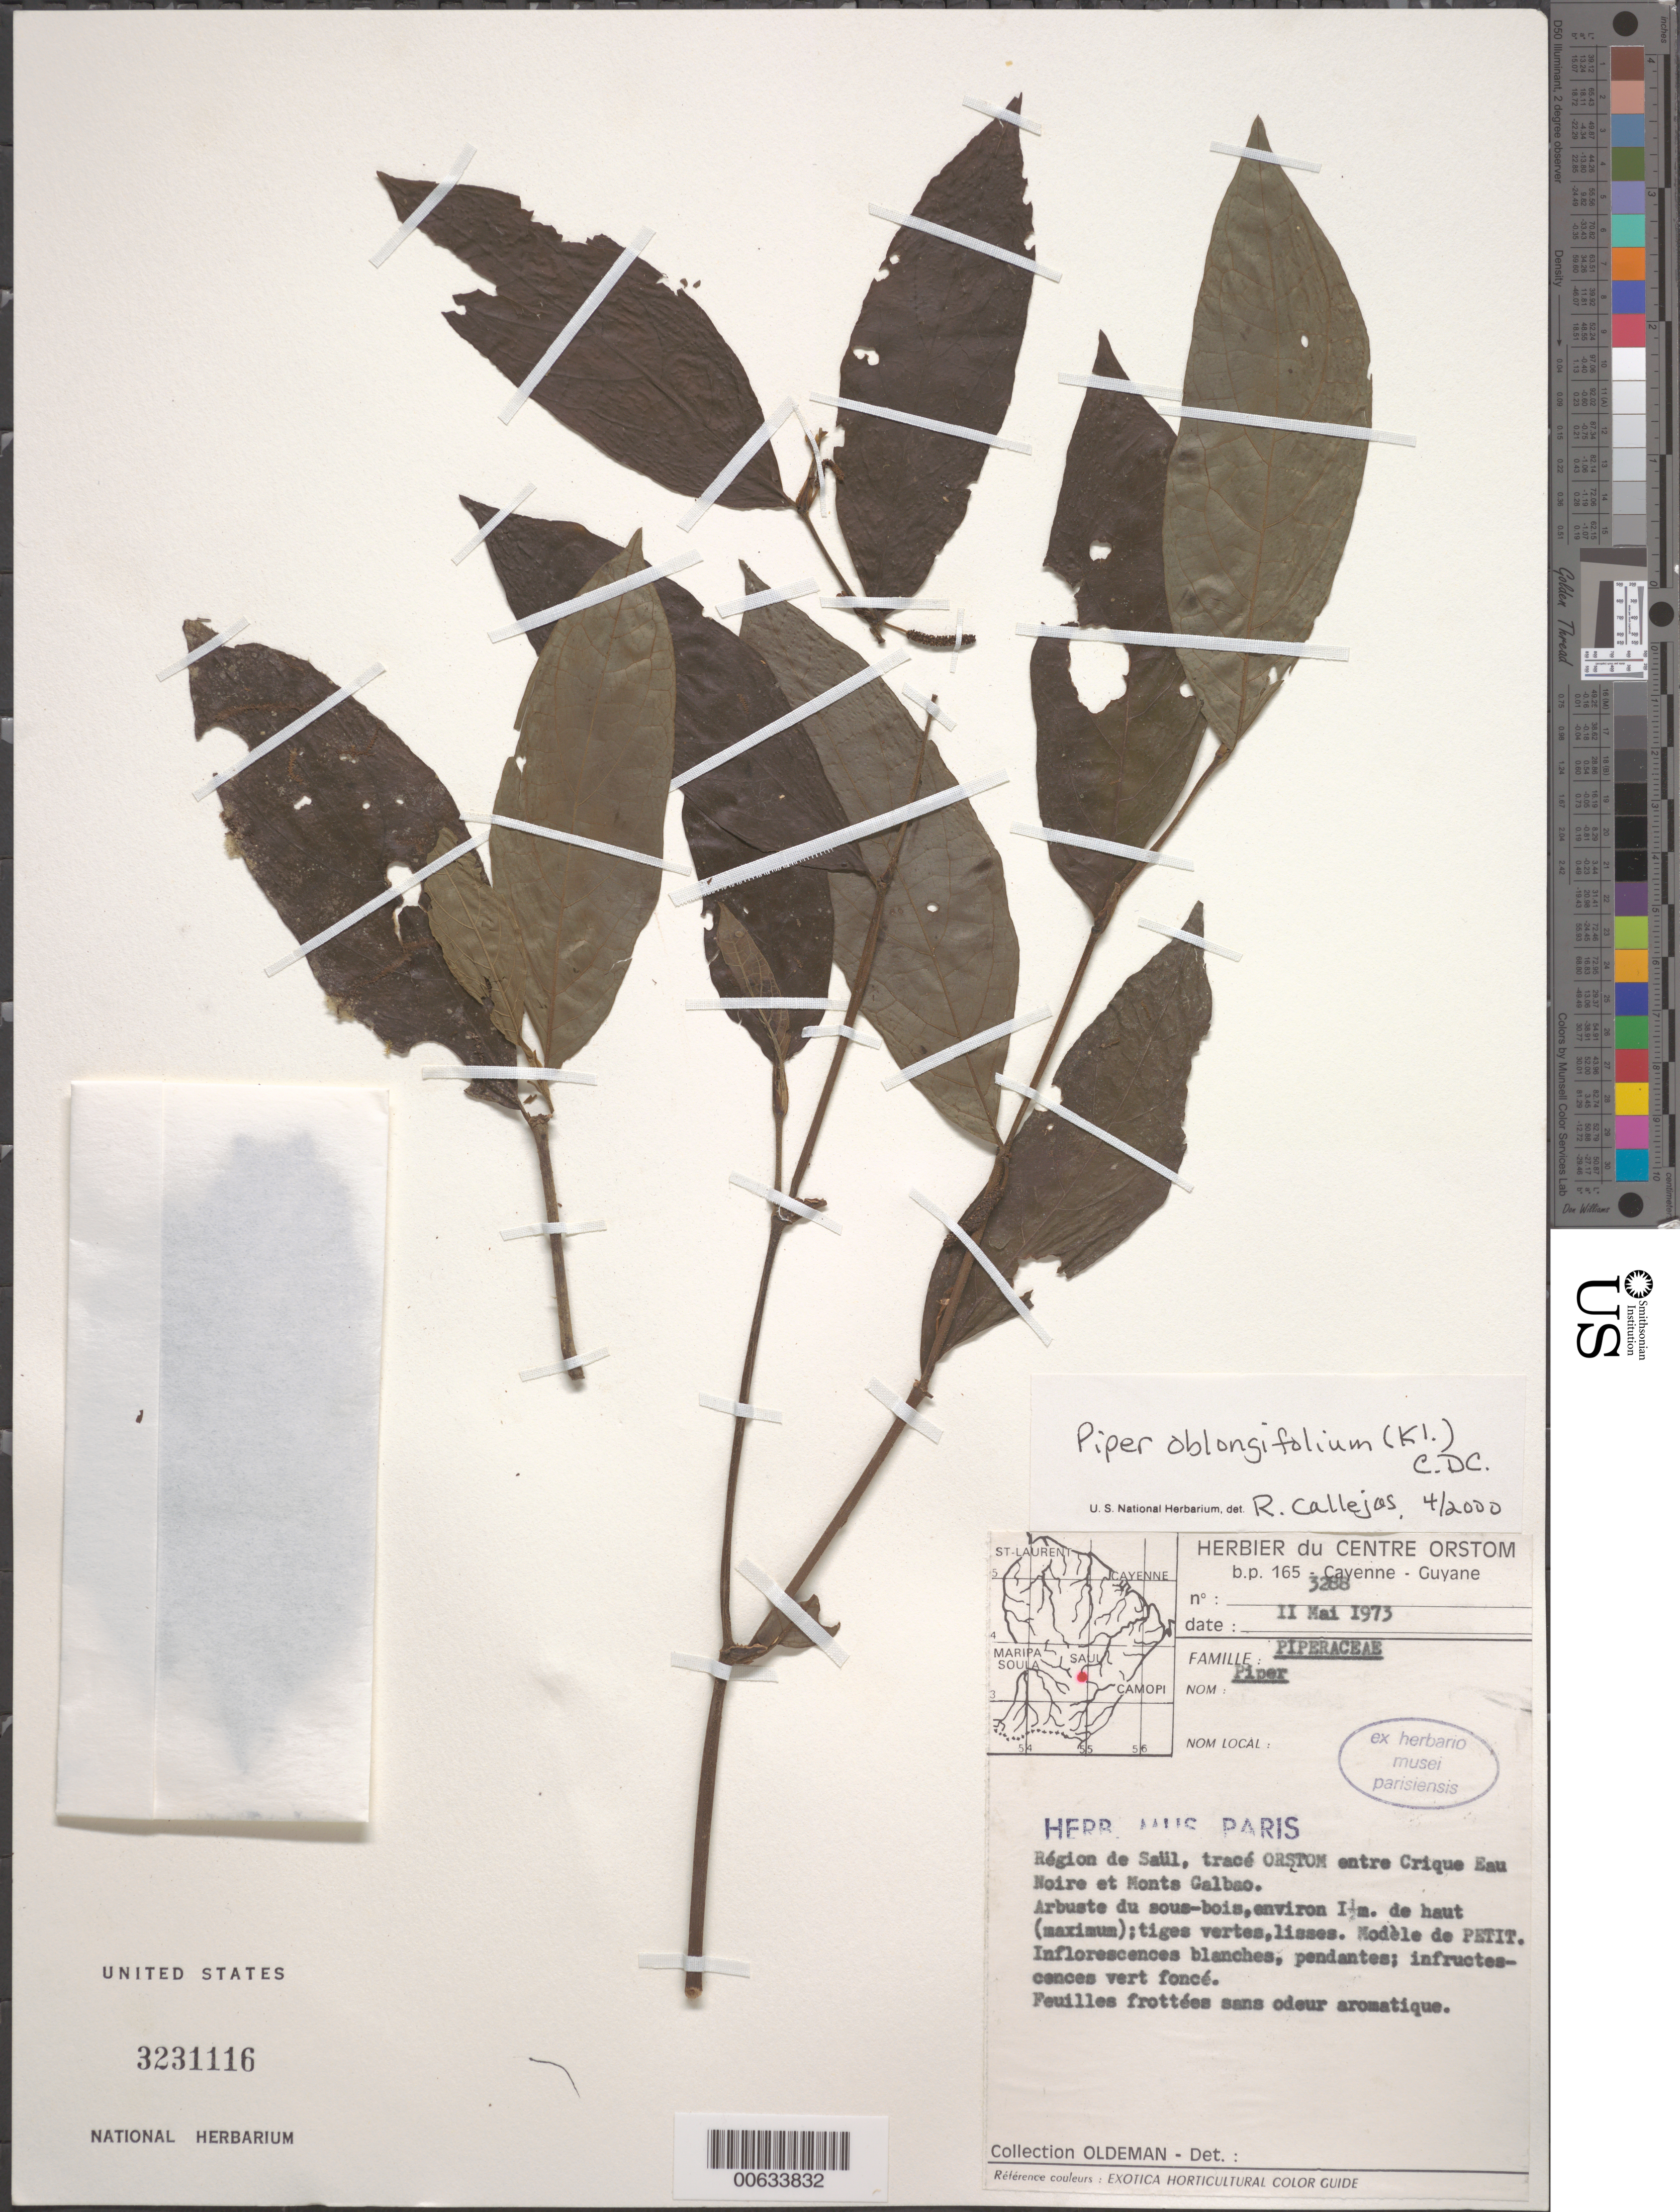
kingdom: Plantae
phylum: Tracheophyta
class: Magnoliopsida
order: Piperales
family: Piperaceae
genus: Piper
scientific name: Piper oblongifolium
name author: (Klotzsch) C. DC.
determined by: Callejas, Ricardo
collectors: R. Oldeman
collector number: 3288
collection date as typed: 11-May-73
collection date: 1973-05-11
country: French Guiana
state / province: Saint-Laurent-du-Maroni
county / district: Saül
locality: Tracé ORSTOM entre Crique Eau Noire & Monts Galbao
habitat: Sous bois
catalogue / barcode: US 3231116